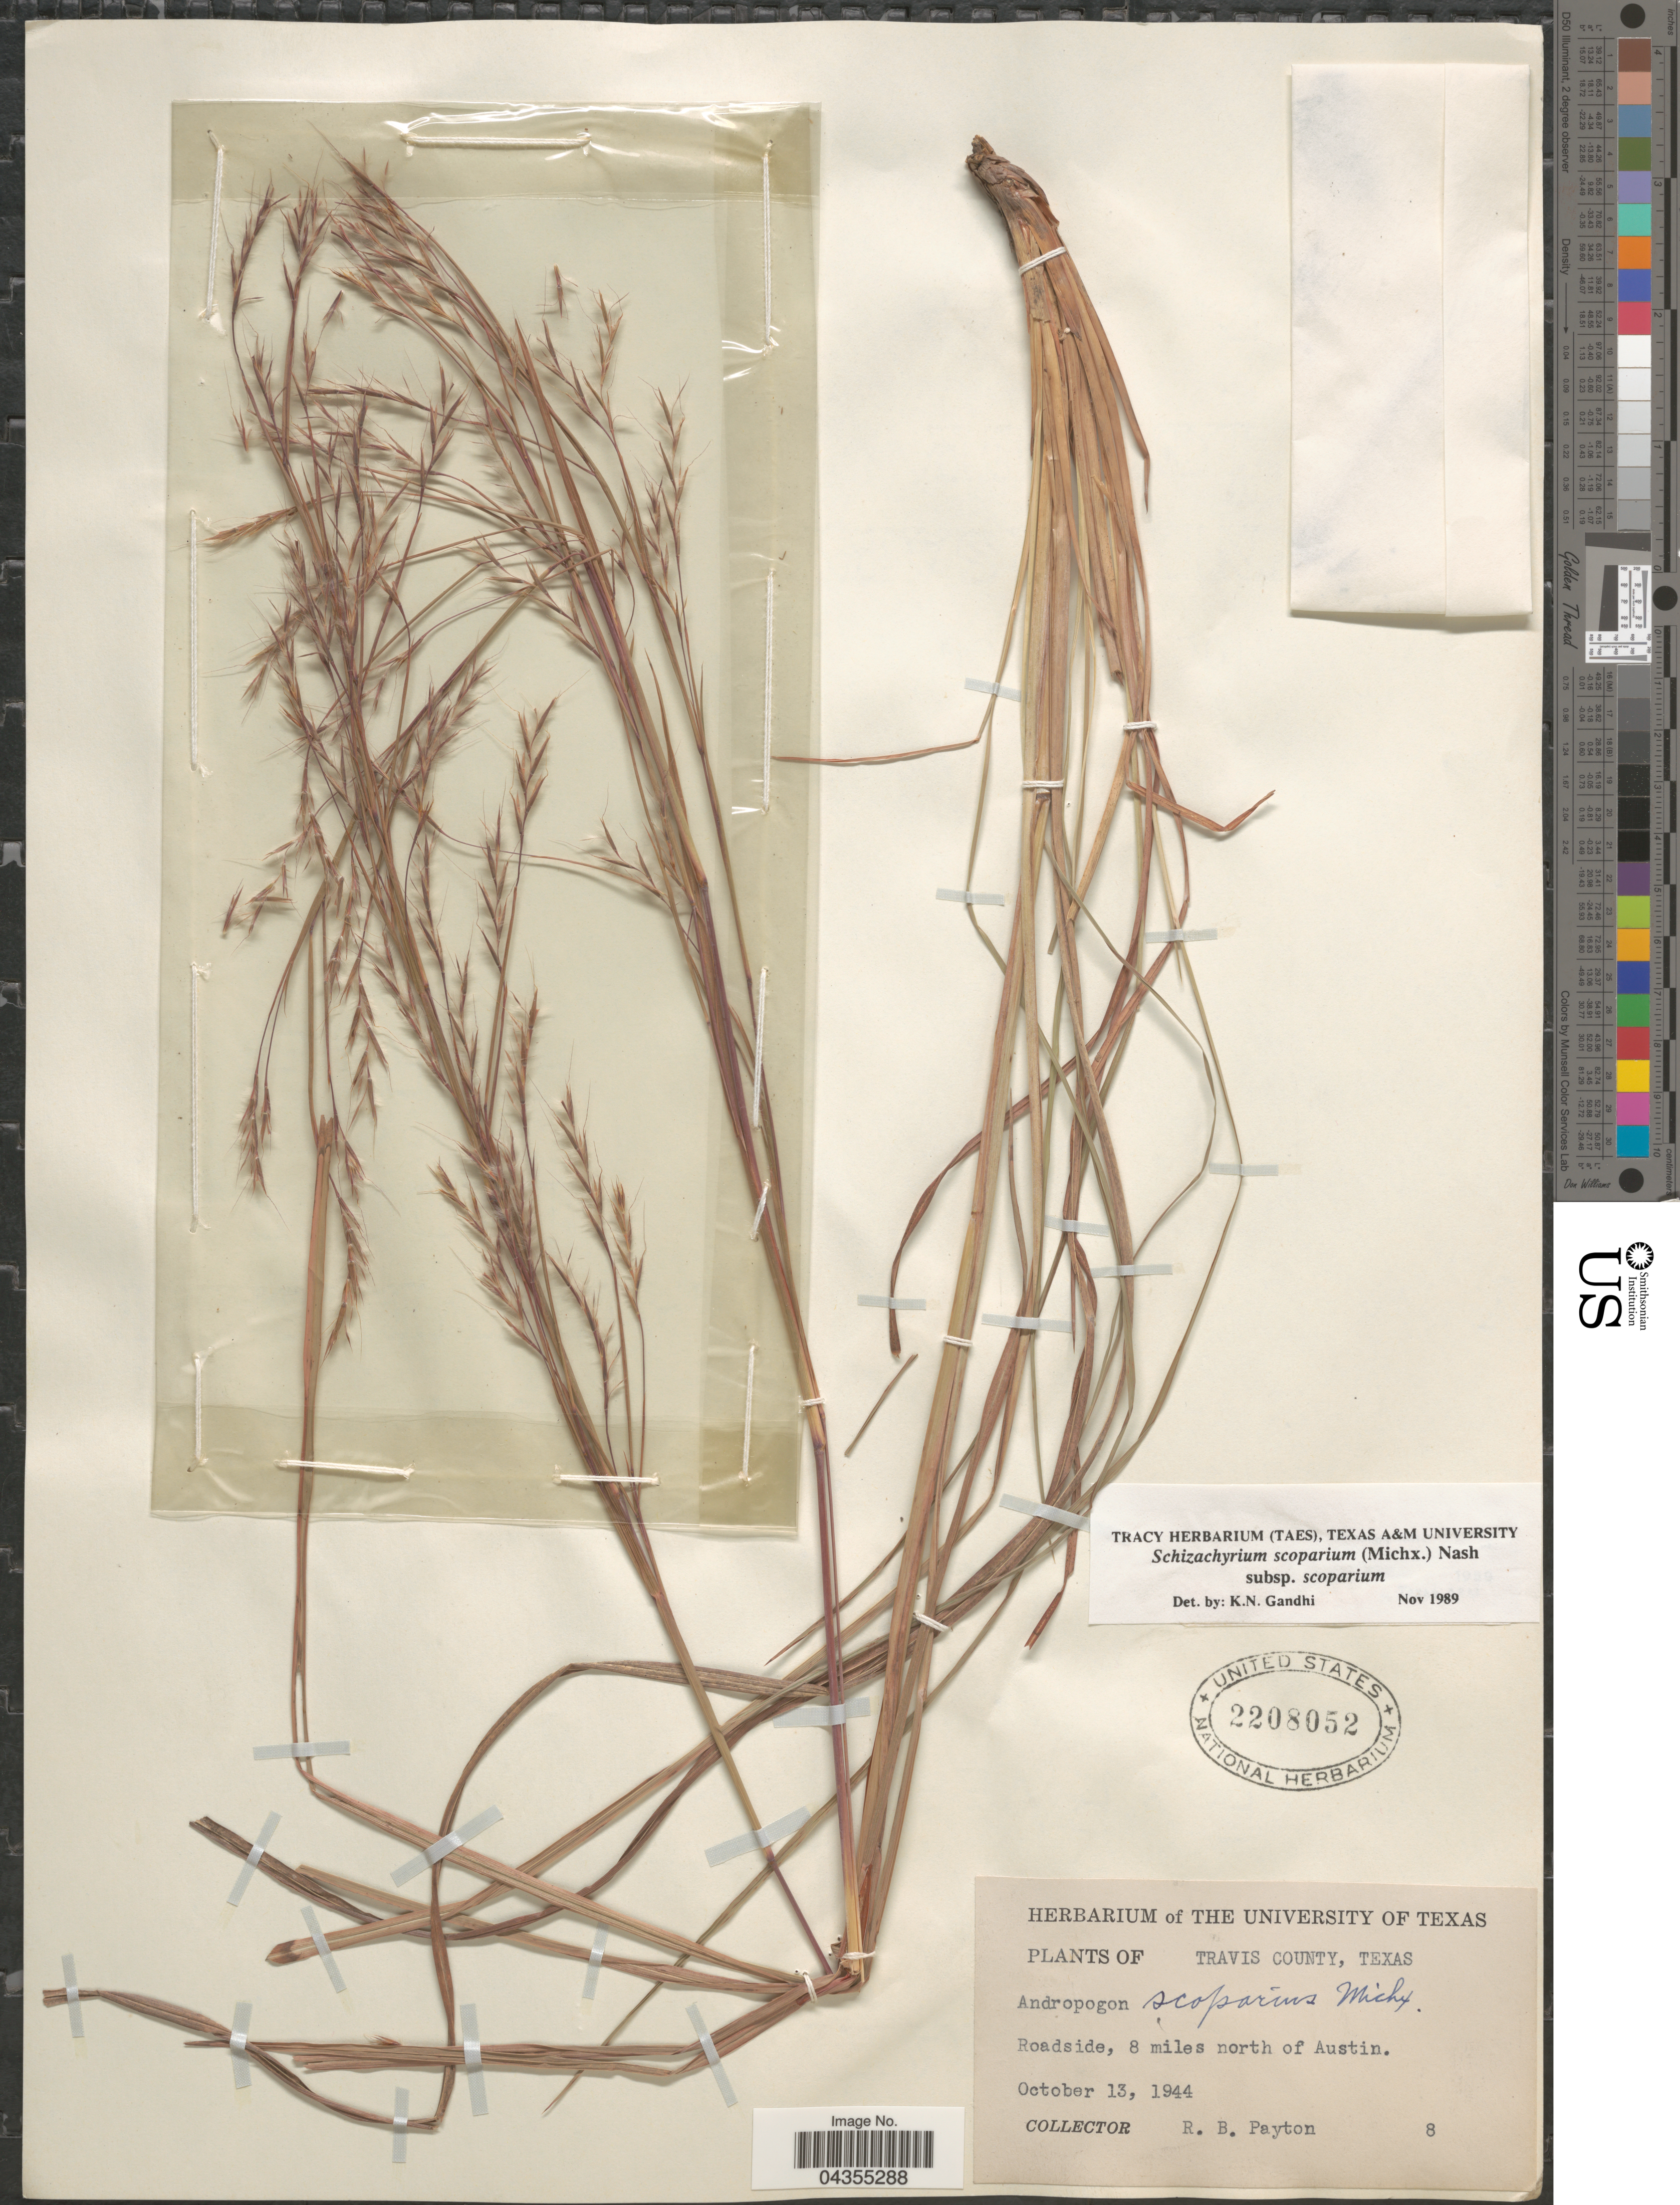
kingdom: Plantae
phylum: Tracheophyta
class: Liliopsida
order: Poales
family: Poaceae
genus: Schizachyrium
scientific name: Schizachyrium scoparium var. scoparium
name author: (Michx.) Nash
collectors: R. Payton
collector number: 8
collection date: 1944-10-13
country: United States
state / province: Texas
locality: Travis County. Roadside, 8 miles north of Austin.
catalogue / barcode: US 2208052